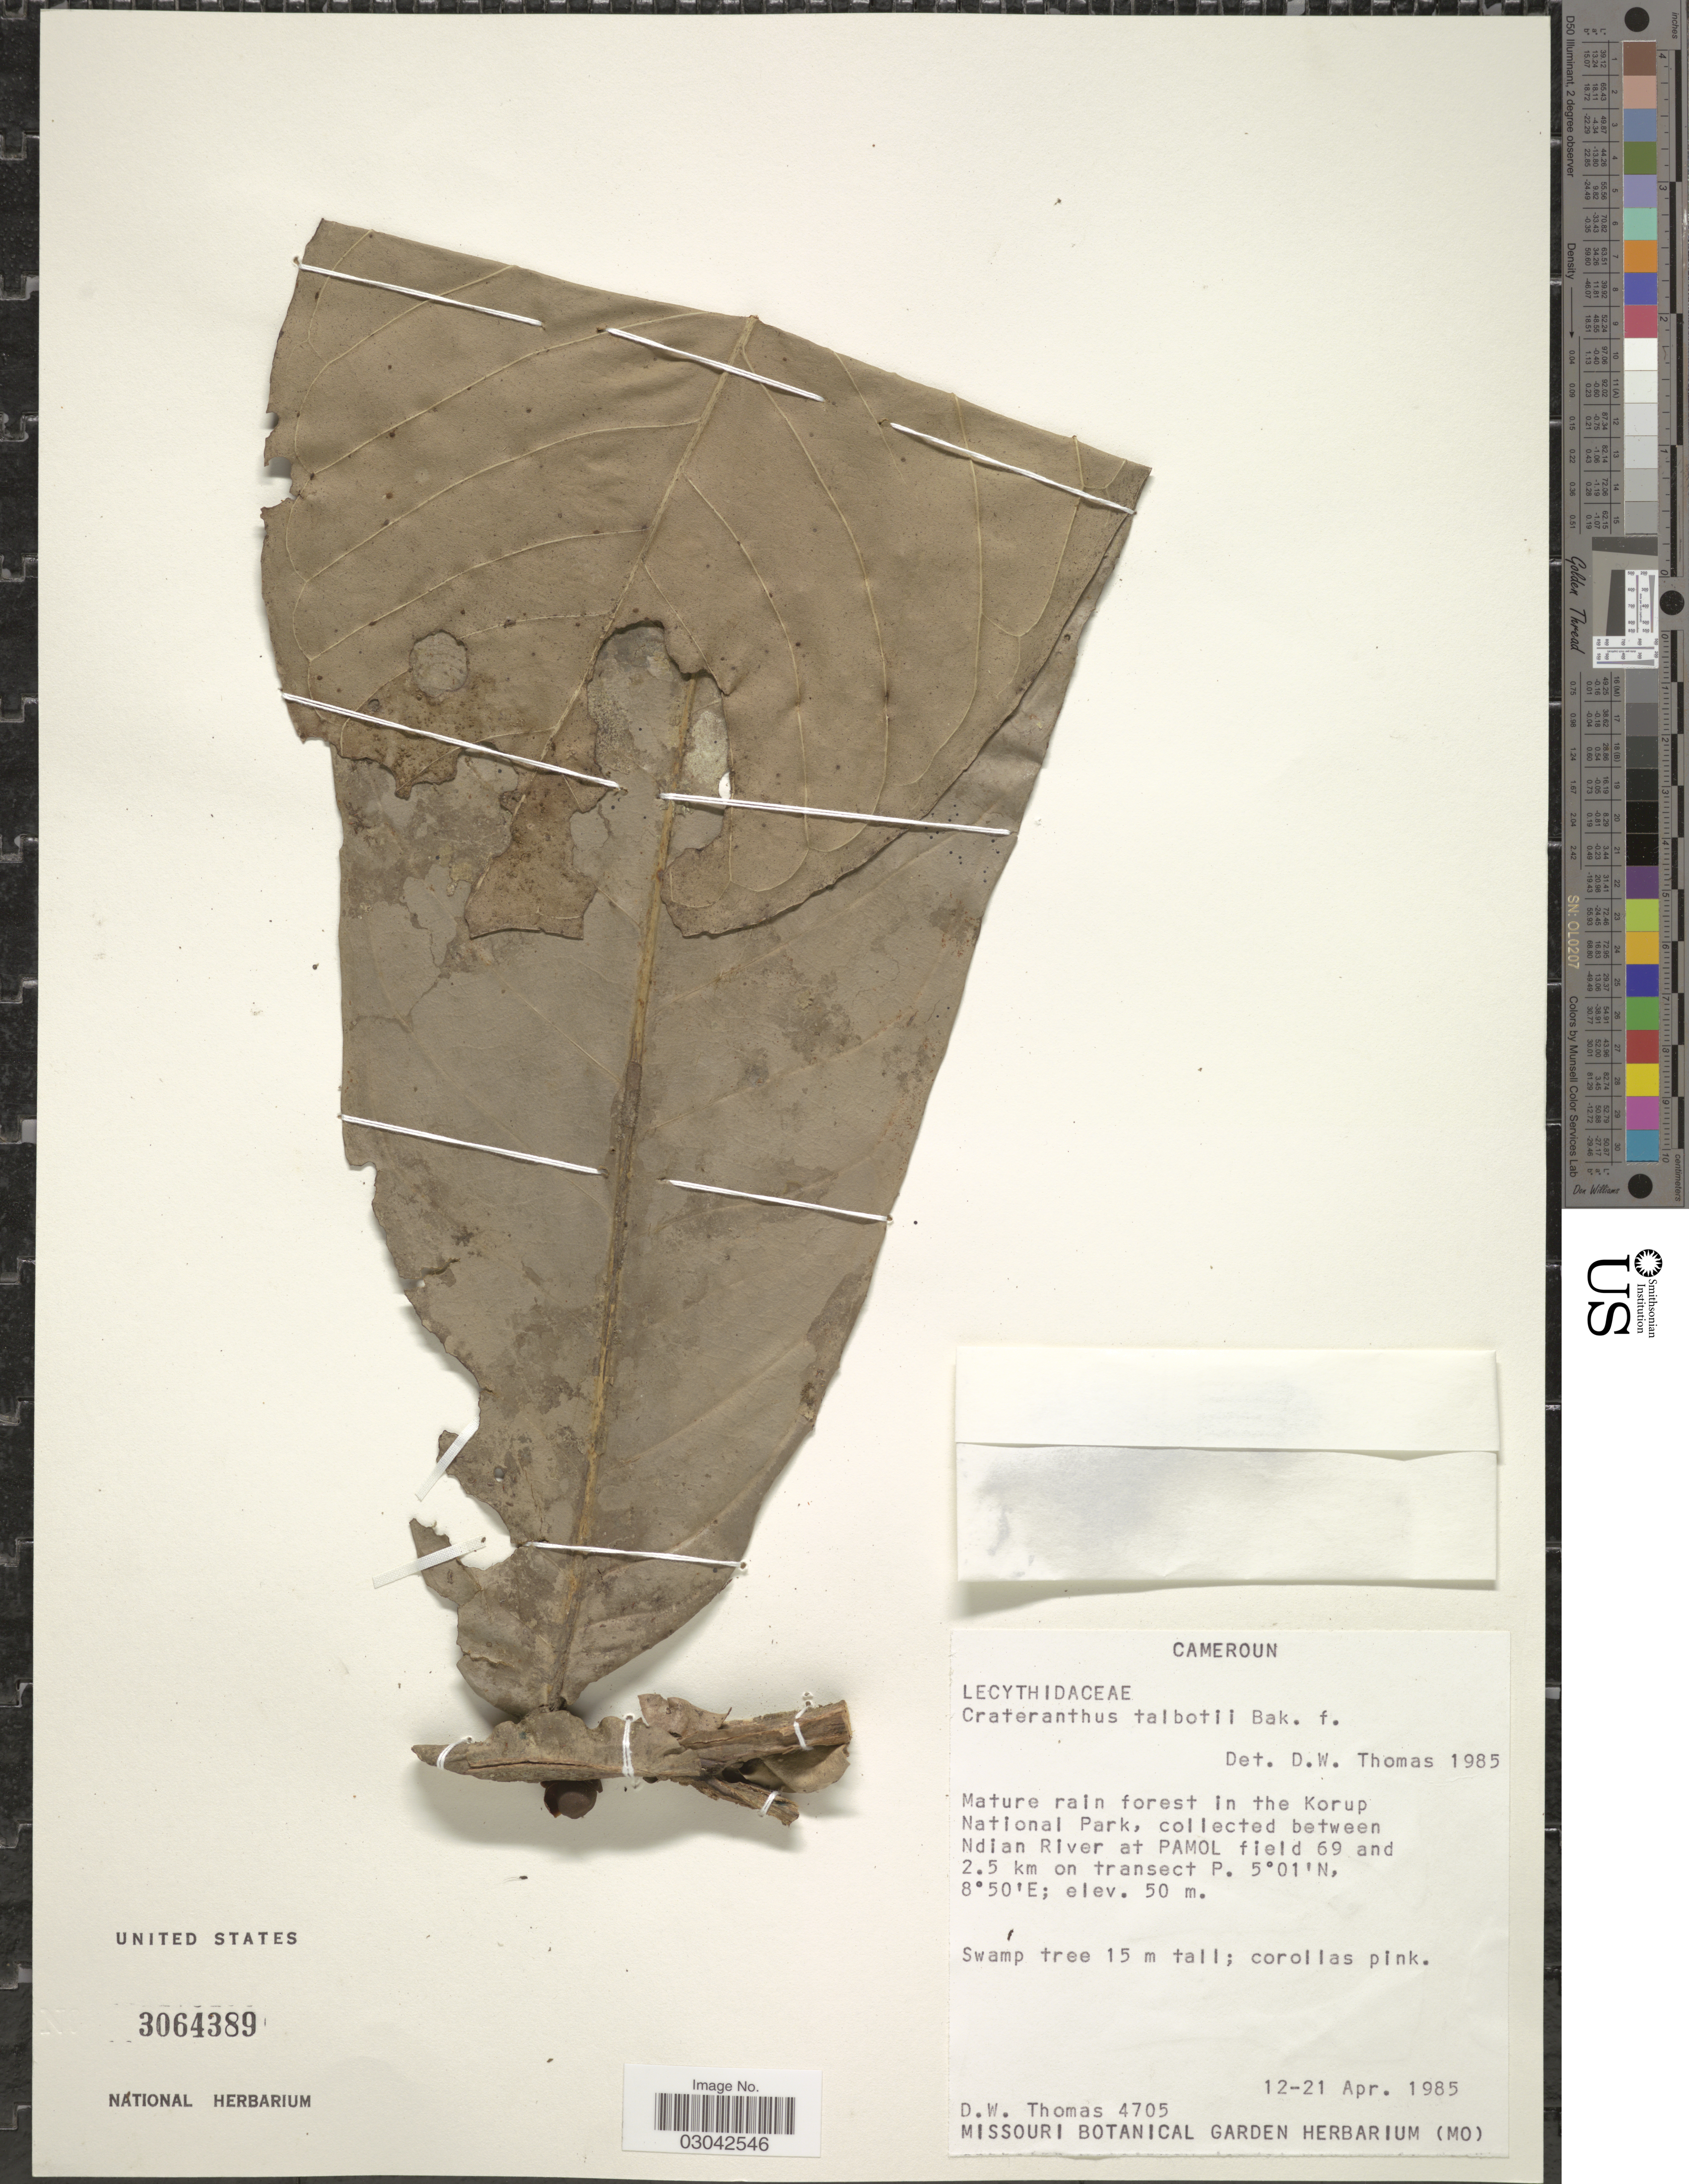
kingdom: Plantae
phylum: Tracheophyta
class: Magnoliopsida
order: Ericales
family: Lecythidaceae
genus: Crateranthus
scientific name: Crateranthus talbotii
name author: Baker f.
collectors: D. W. Thomas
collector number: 4705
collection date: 1985-04-12/1985-04-21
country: Cameroon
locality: Mature rain forest in the Korup National Park, between Ndian River at PAMOL field 69 and 2.5 km on transect P.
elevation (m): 50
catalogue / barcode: US 3064389